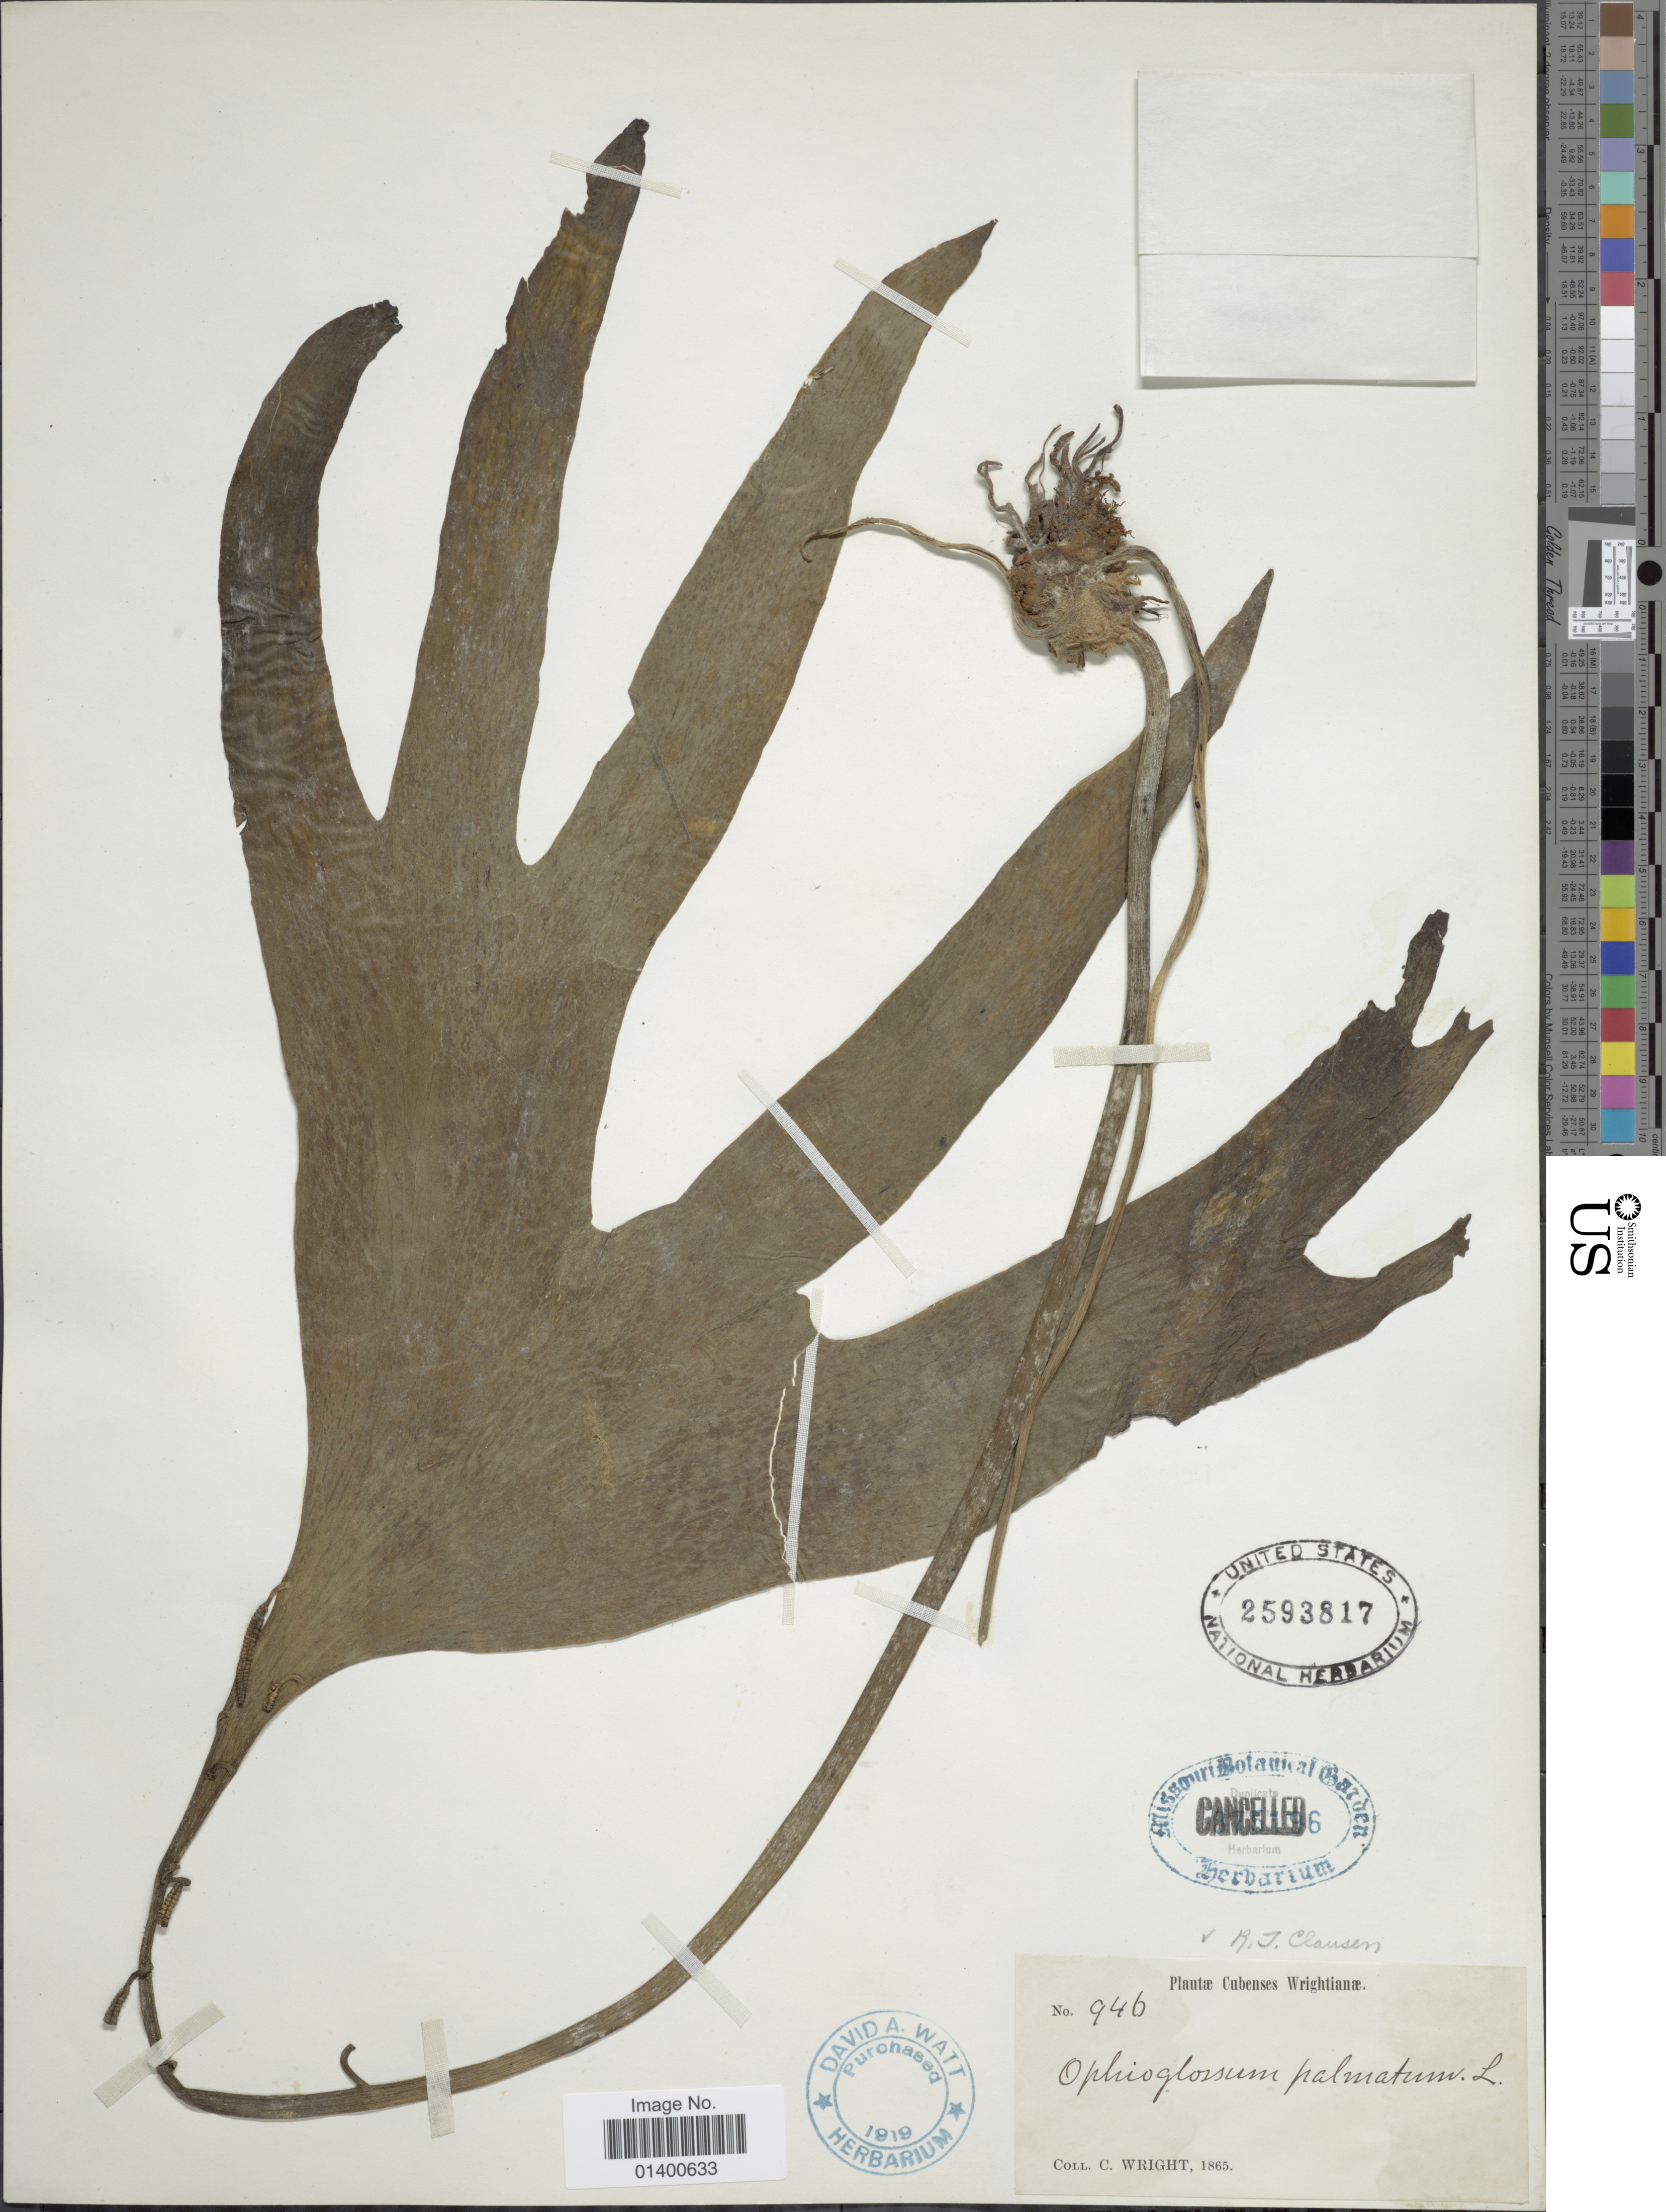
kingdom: Plantae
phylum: Tracheophyta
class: Polypodiopsida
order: Ophioglossales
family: Ophioglossaceae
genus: Cheiroglossa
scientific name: Cheiroglossa palmata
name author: (L.) C. Presl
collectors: C. Wright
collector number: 946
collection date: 1865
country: Cuba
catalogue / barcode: US 2593817